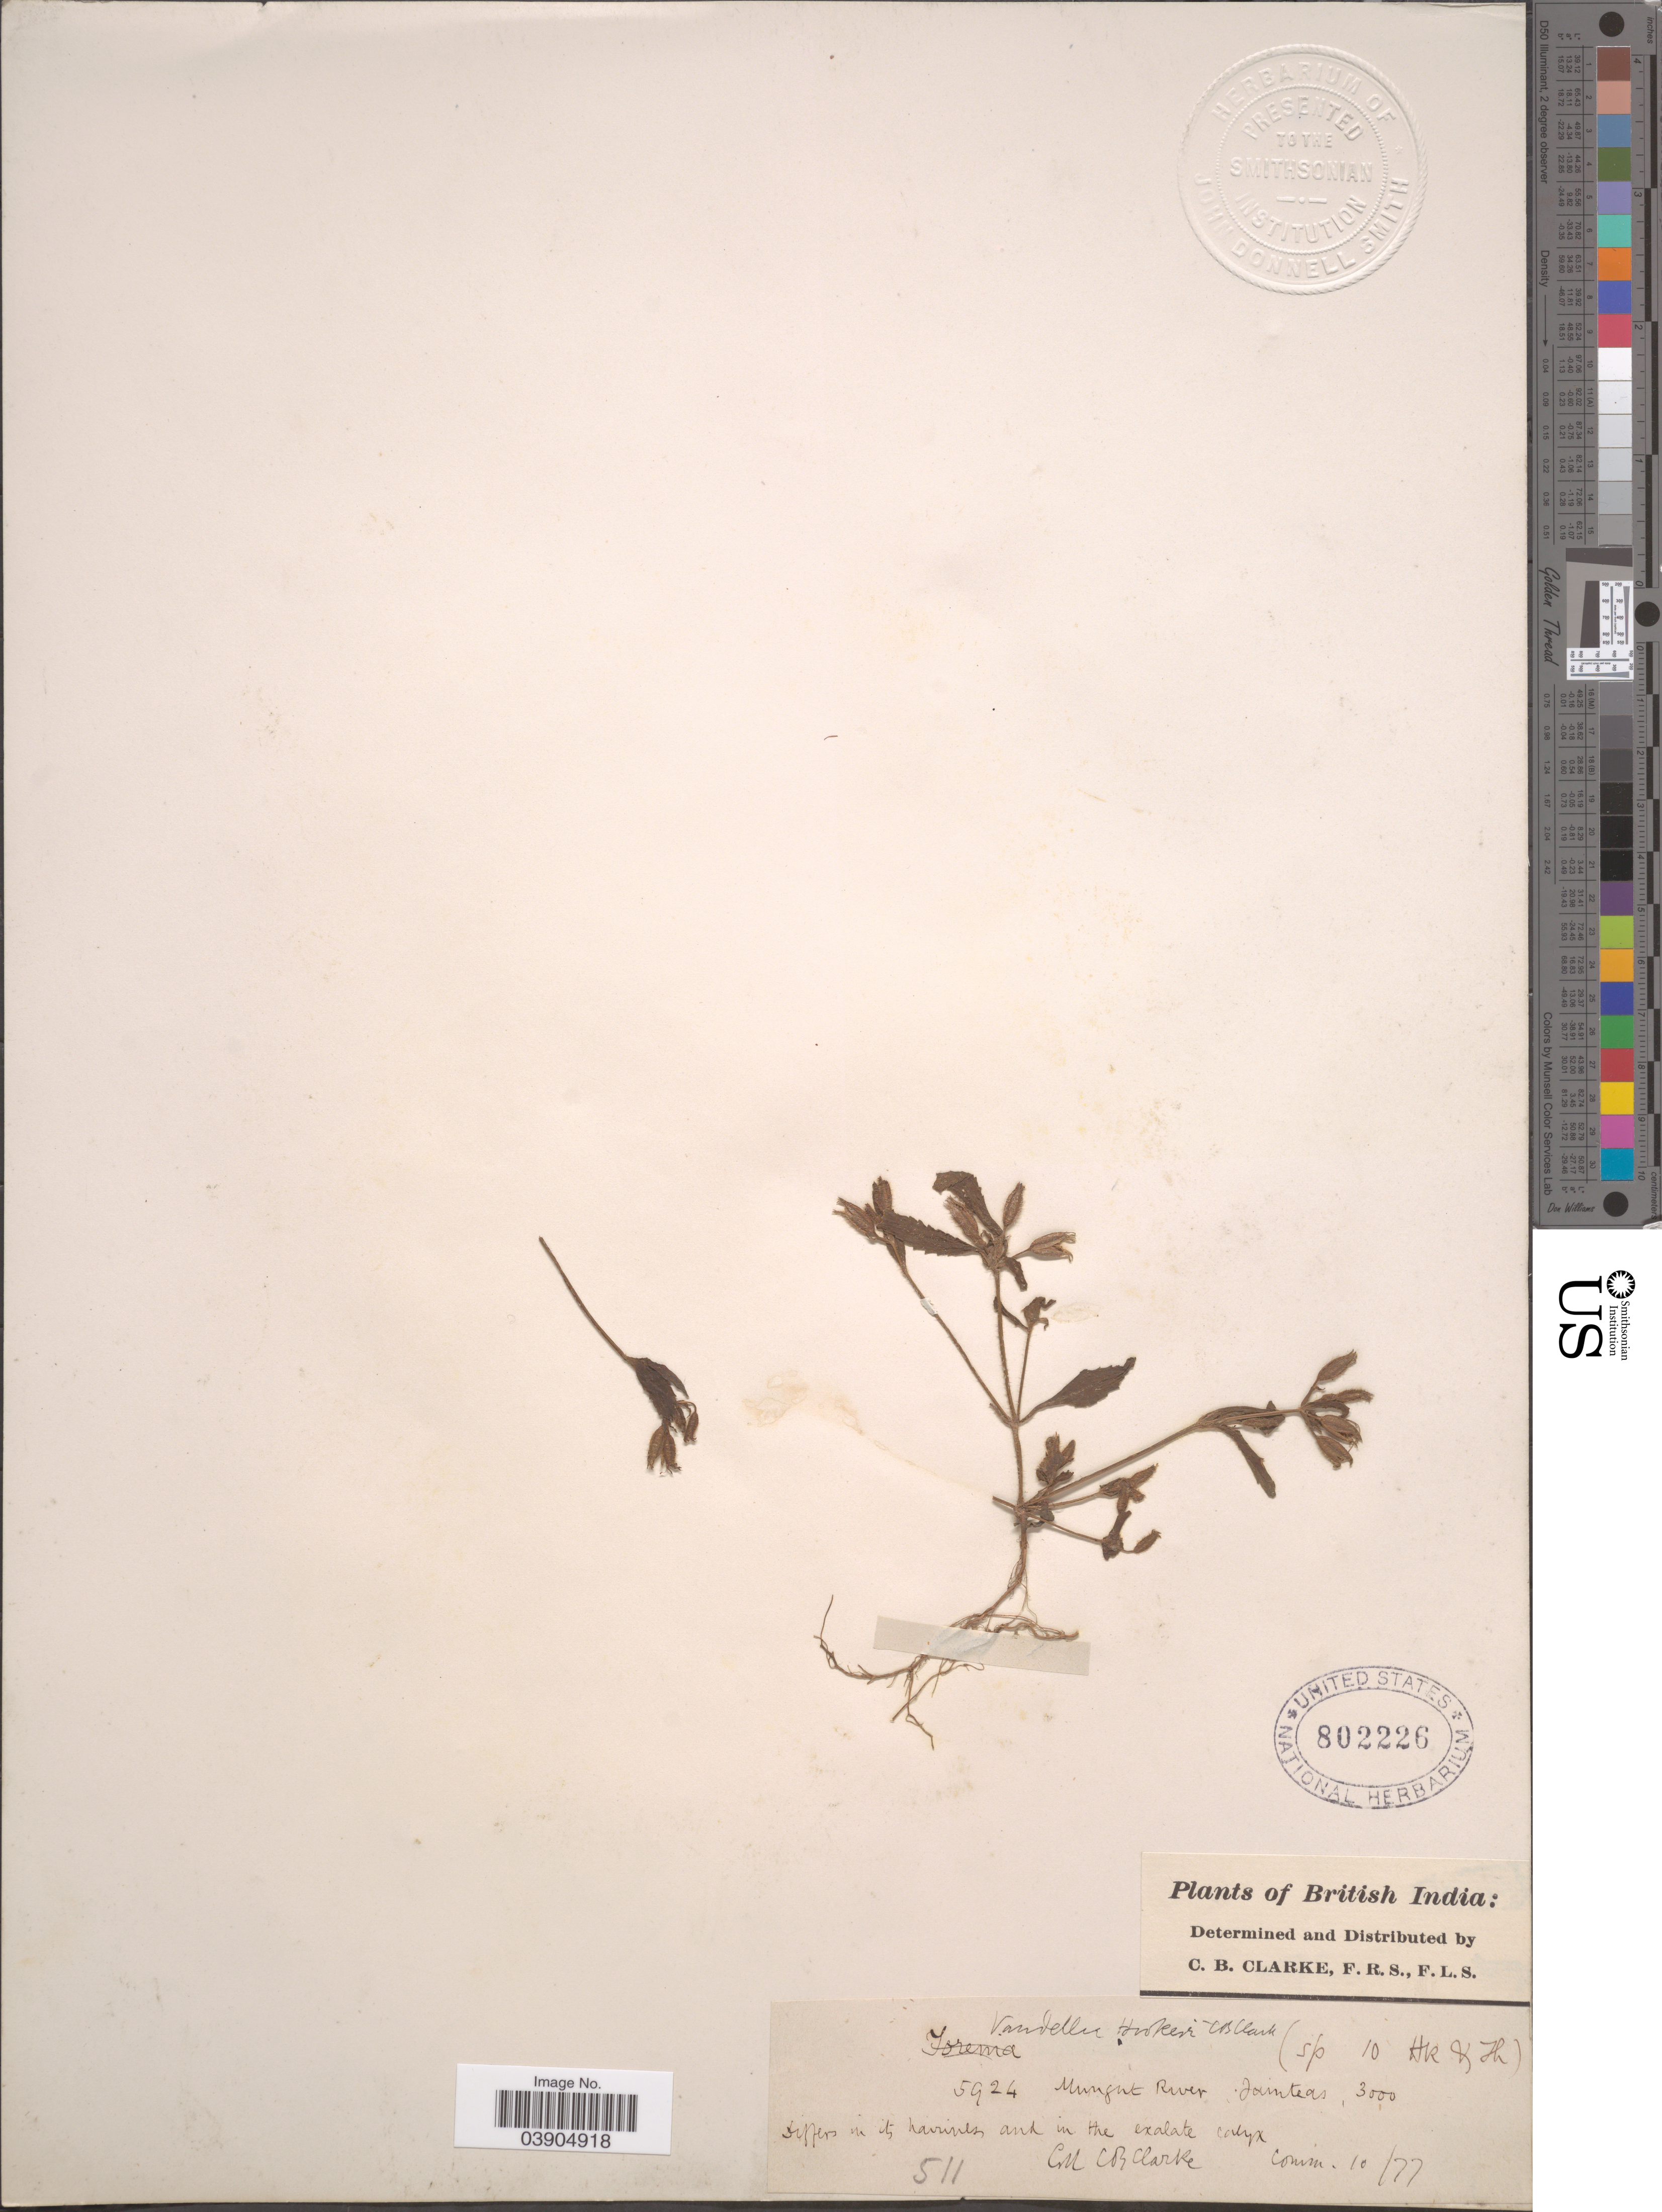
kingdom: Plantae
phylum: Tracheophyta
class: Magnoliopsida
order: Lamiales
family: Linderniaceae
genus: Vandellia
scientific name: Vandellia hookeri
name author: C.B. Clarke ex Hook. f.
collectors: C. B. Clarke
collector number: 5924/511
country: India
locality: British India. Mungut River, Jaintia.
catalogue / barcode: US 802226